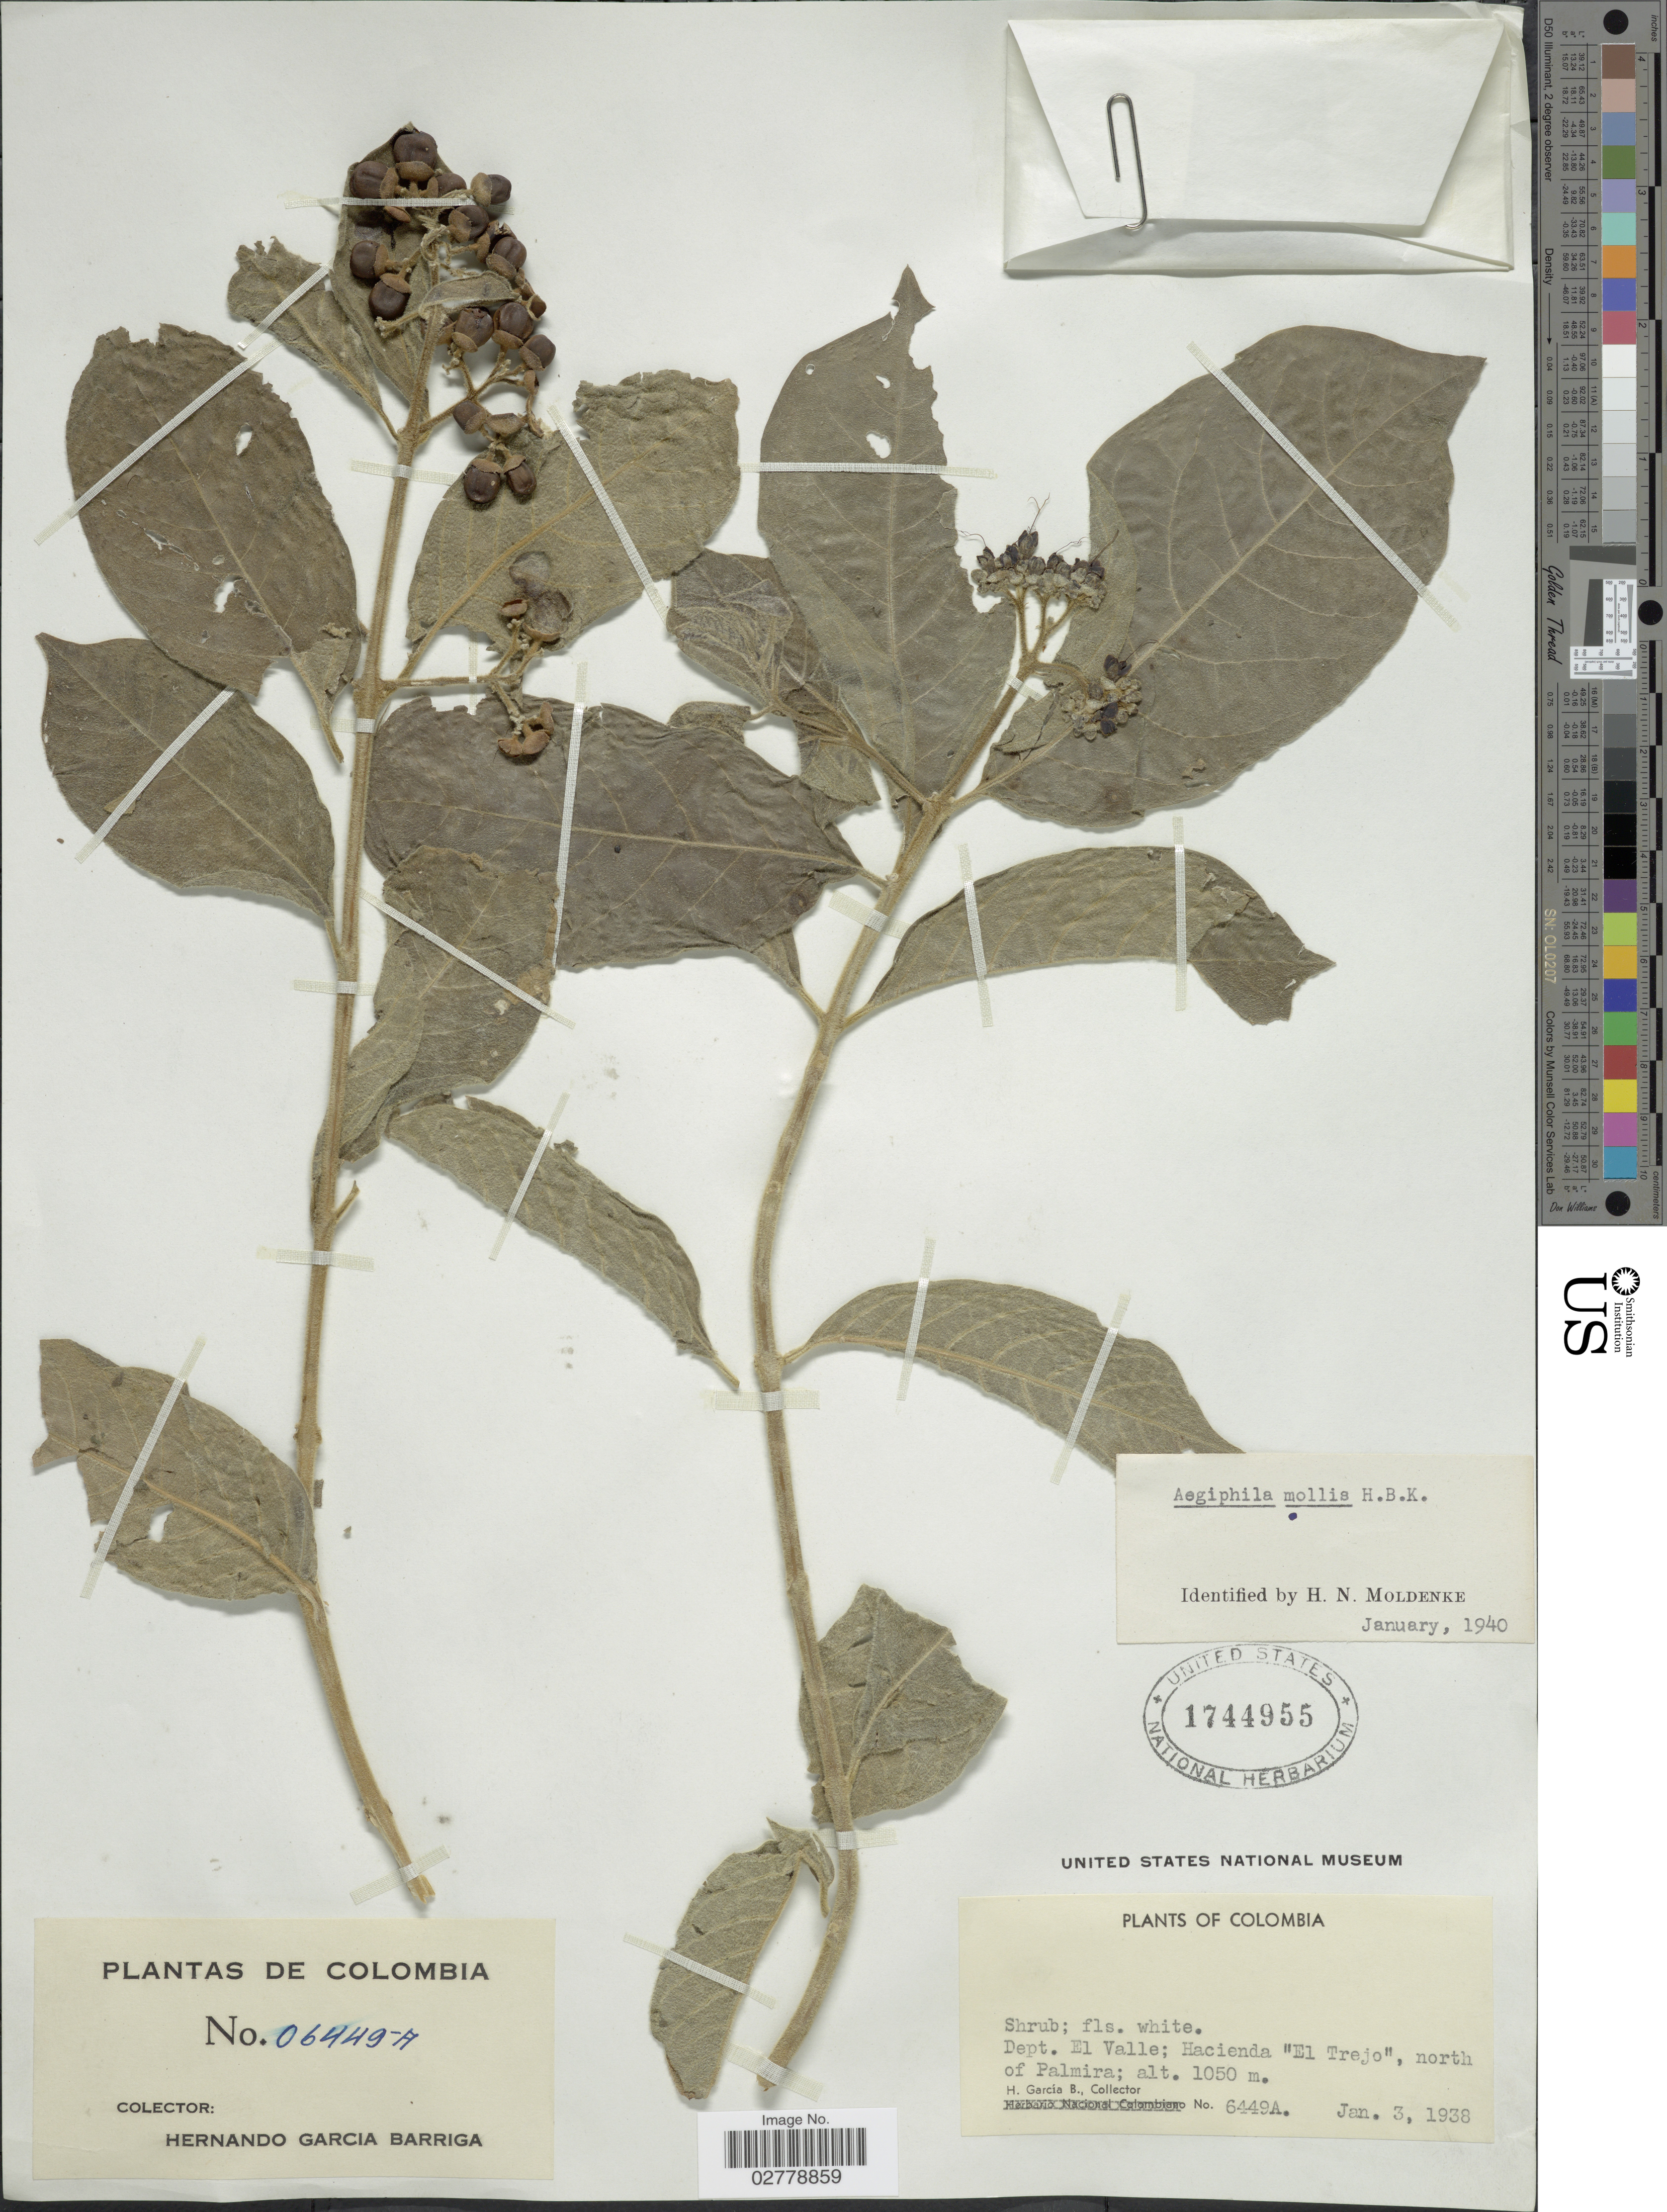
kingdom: Plantae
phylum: Tracheophyta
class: Magnoliopsida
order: Lamiales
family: Lamiaceae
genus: Aegiphila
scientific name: Aegiphila mollis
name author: Kunth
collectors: H. García Barriga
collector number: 6449A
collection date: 1938-01-03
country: Colombia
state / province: Valle del Cauca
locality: Dept. El Valle; Hacienda "El Trejo", north of Palmira.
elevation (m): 1050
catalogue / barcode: US 1744955